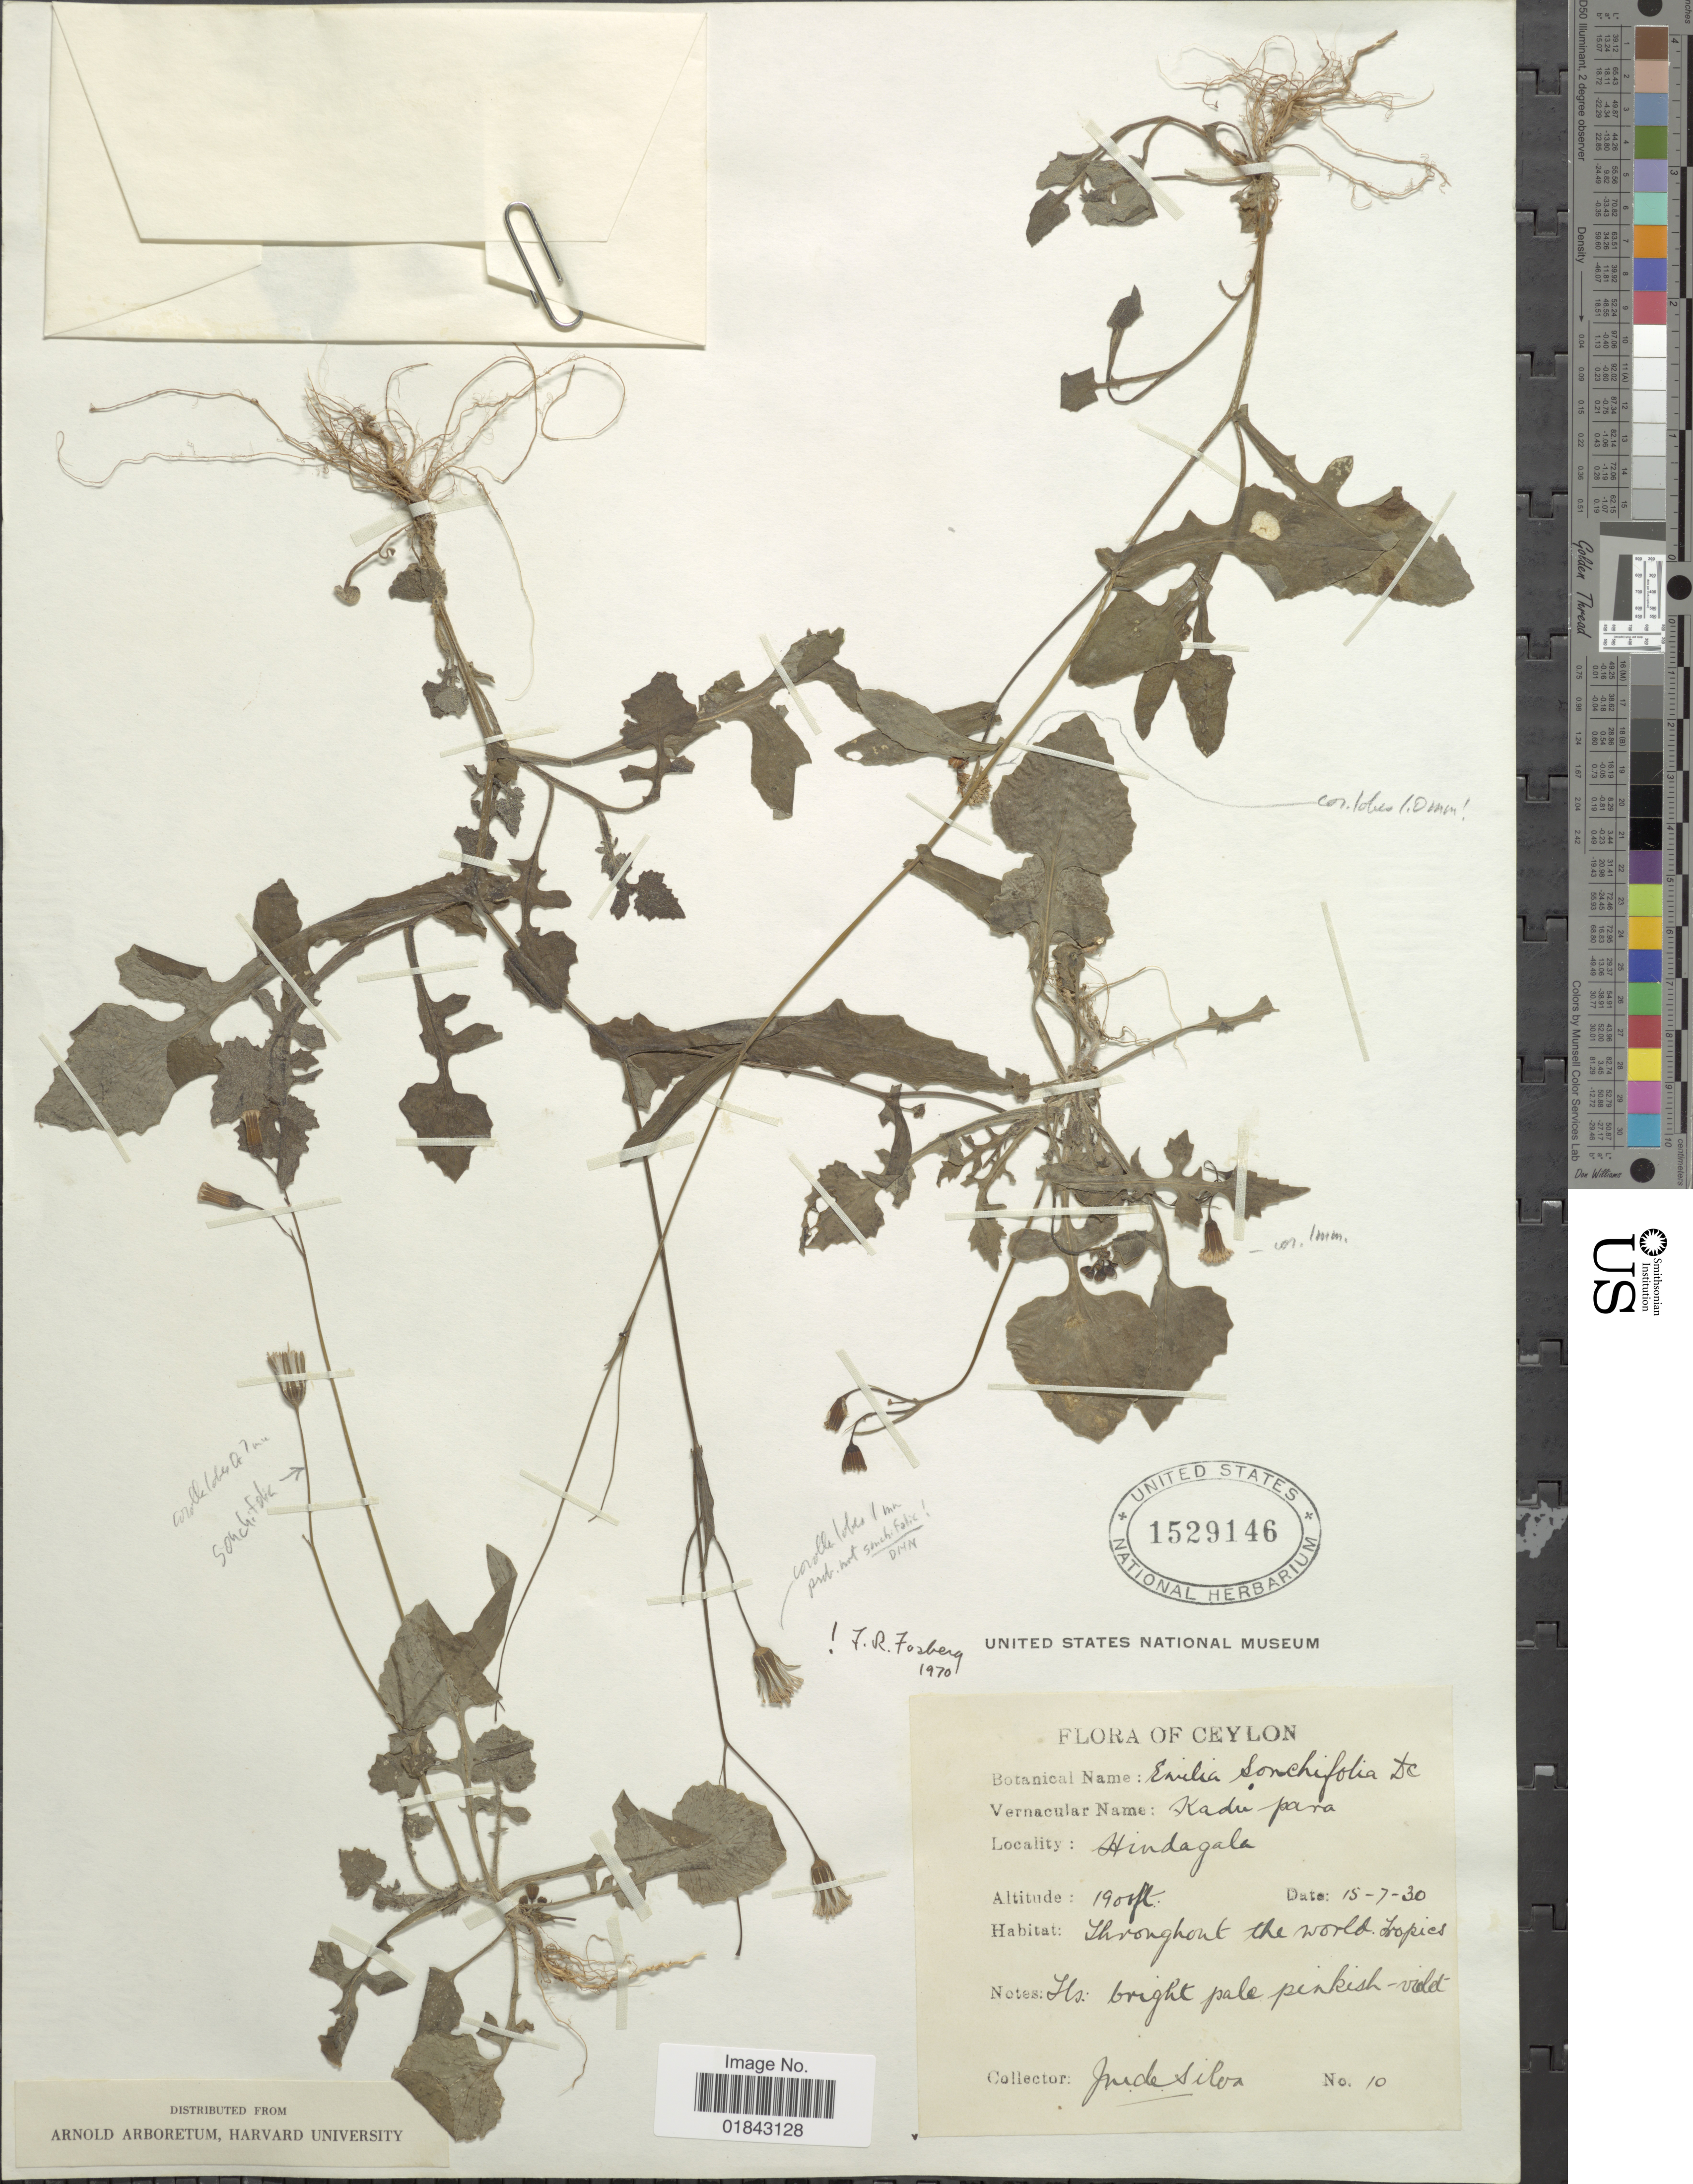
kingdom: Plantae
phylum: Tracheophyta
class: Magnoliopsida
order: Asterales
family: Asteraceae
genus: Emilia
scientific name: Emilia sonchifolia var. sonchifolia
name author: (L.) DC.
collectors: I. M. Silva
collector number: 10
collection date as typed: Transcribed d/m/y: 15/7/30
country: Sri Lanka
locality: Ceylon, Hindagala, throughout the world tropics [interpreted]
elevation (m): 579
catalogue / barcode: US 1529146